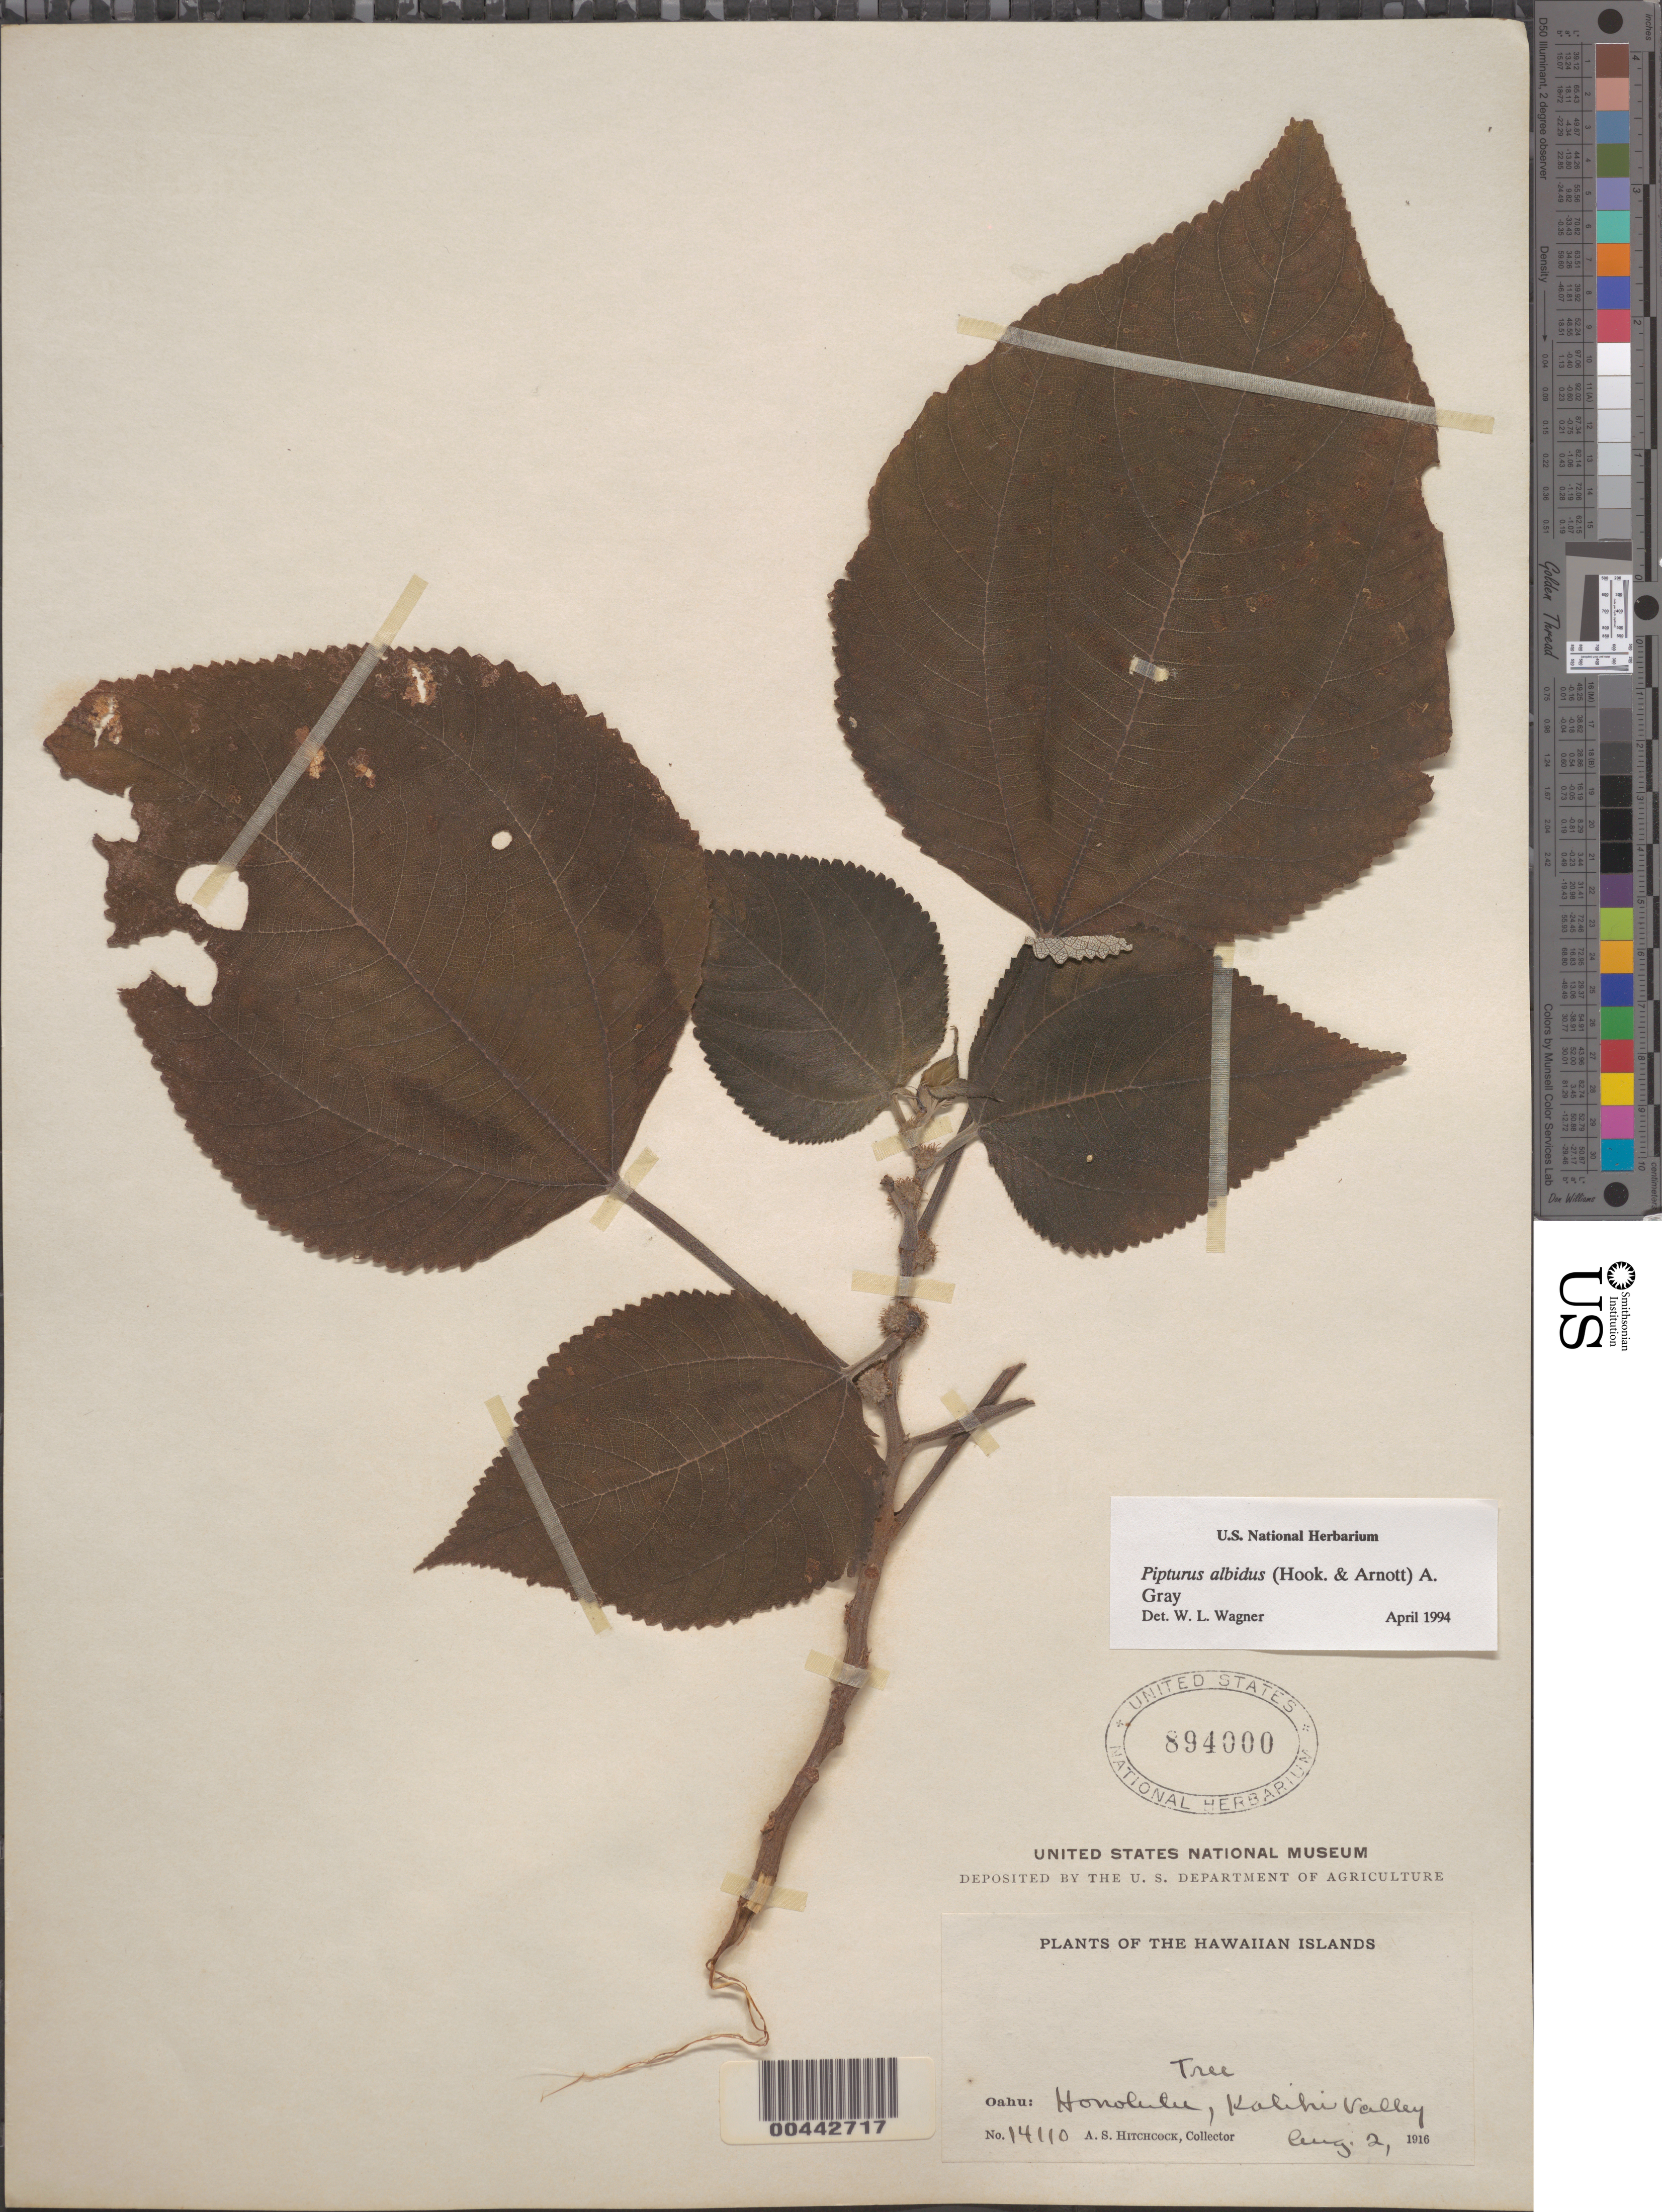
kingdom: Plantae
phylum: Tracheophyta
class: Magnoliopsida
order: Rosales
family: Urticaceae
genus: Pipturus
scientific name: Pipturus albidus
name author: (Hook. & Arn.) A. Gray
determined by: Wagner, W. L., (BOT), Smithsonian Institution - National Museum of Natural History (UNITED STATES)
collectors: A. S. Hitchcock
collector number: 14110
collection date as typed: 2 Aug 1916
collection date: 1916-08-02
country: United States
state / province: Hawaii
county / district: Honolulu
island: Oahu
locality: Honolulu, Kalihi Valley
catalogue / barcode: US 894000